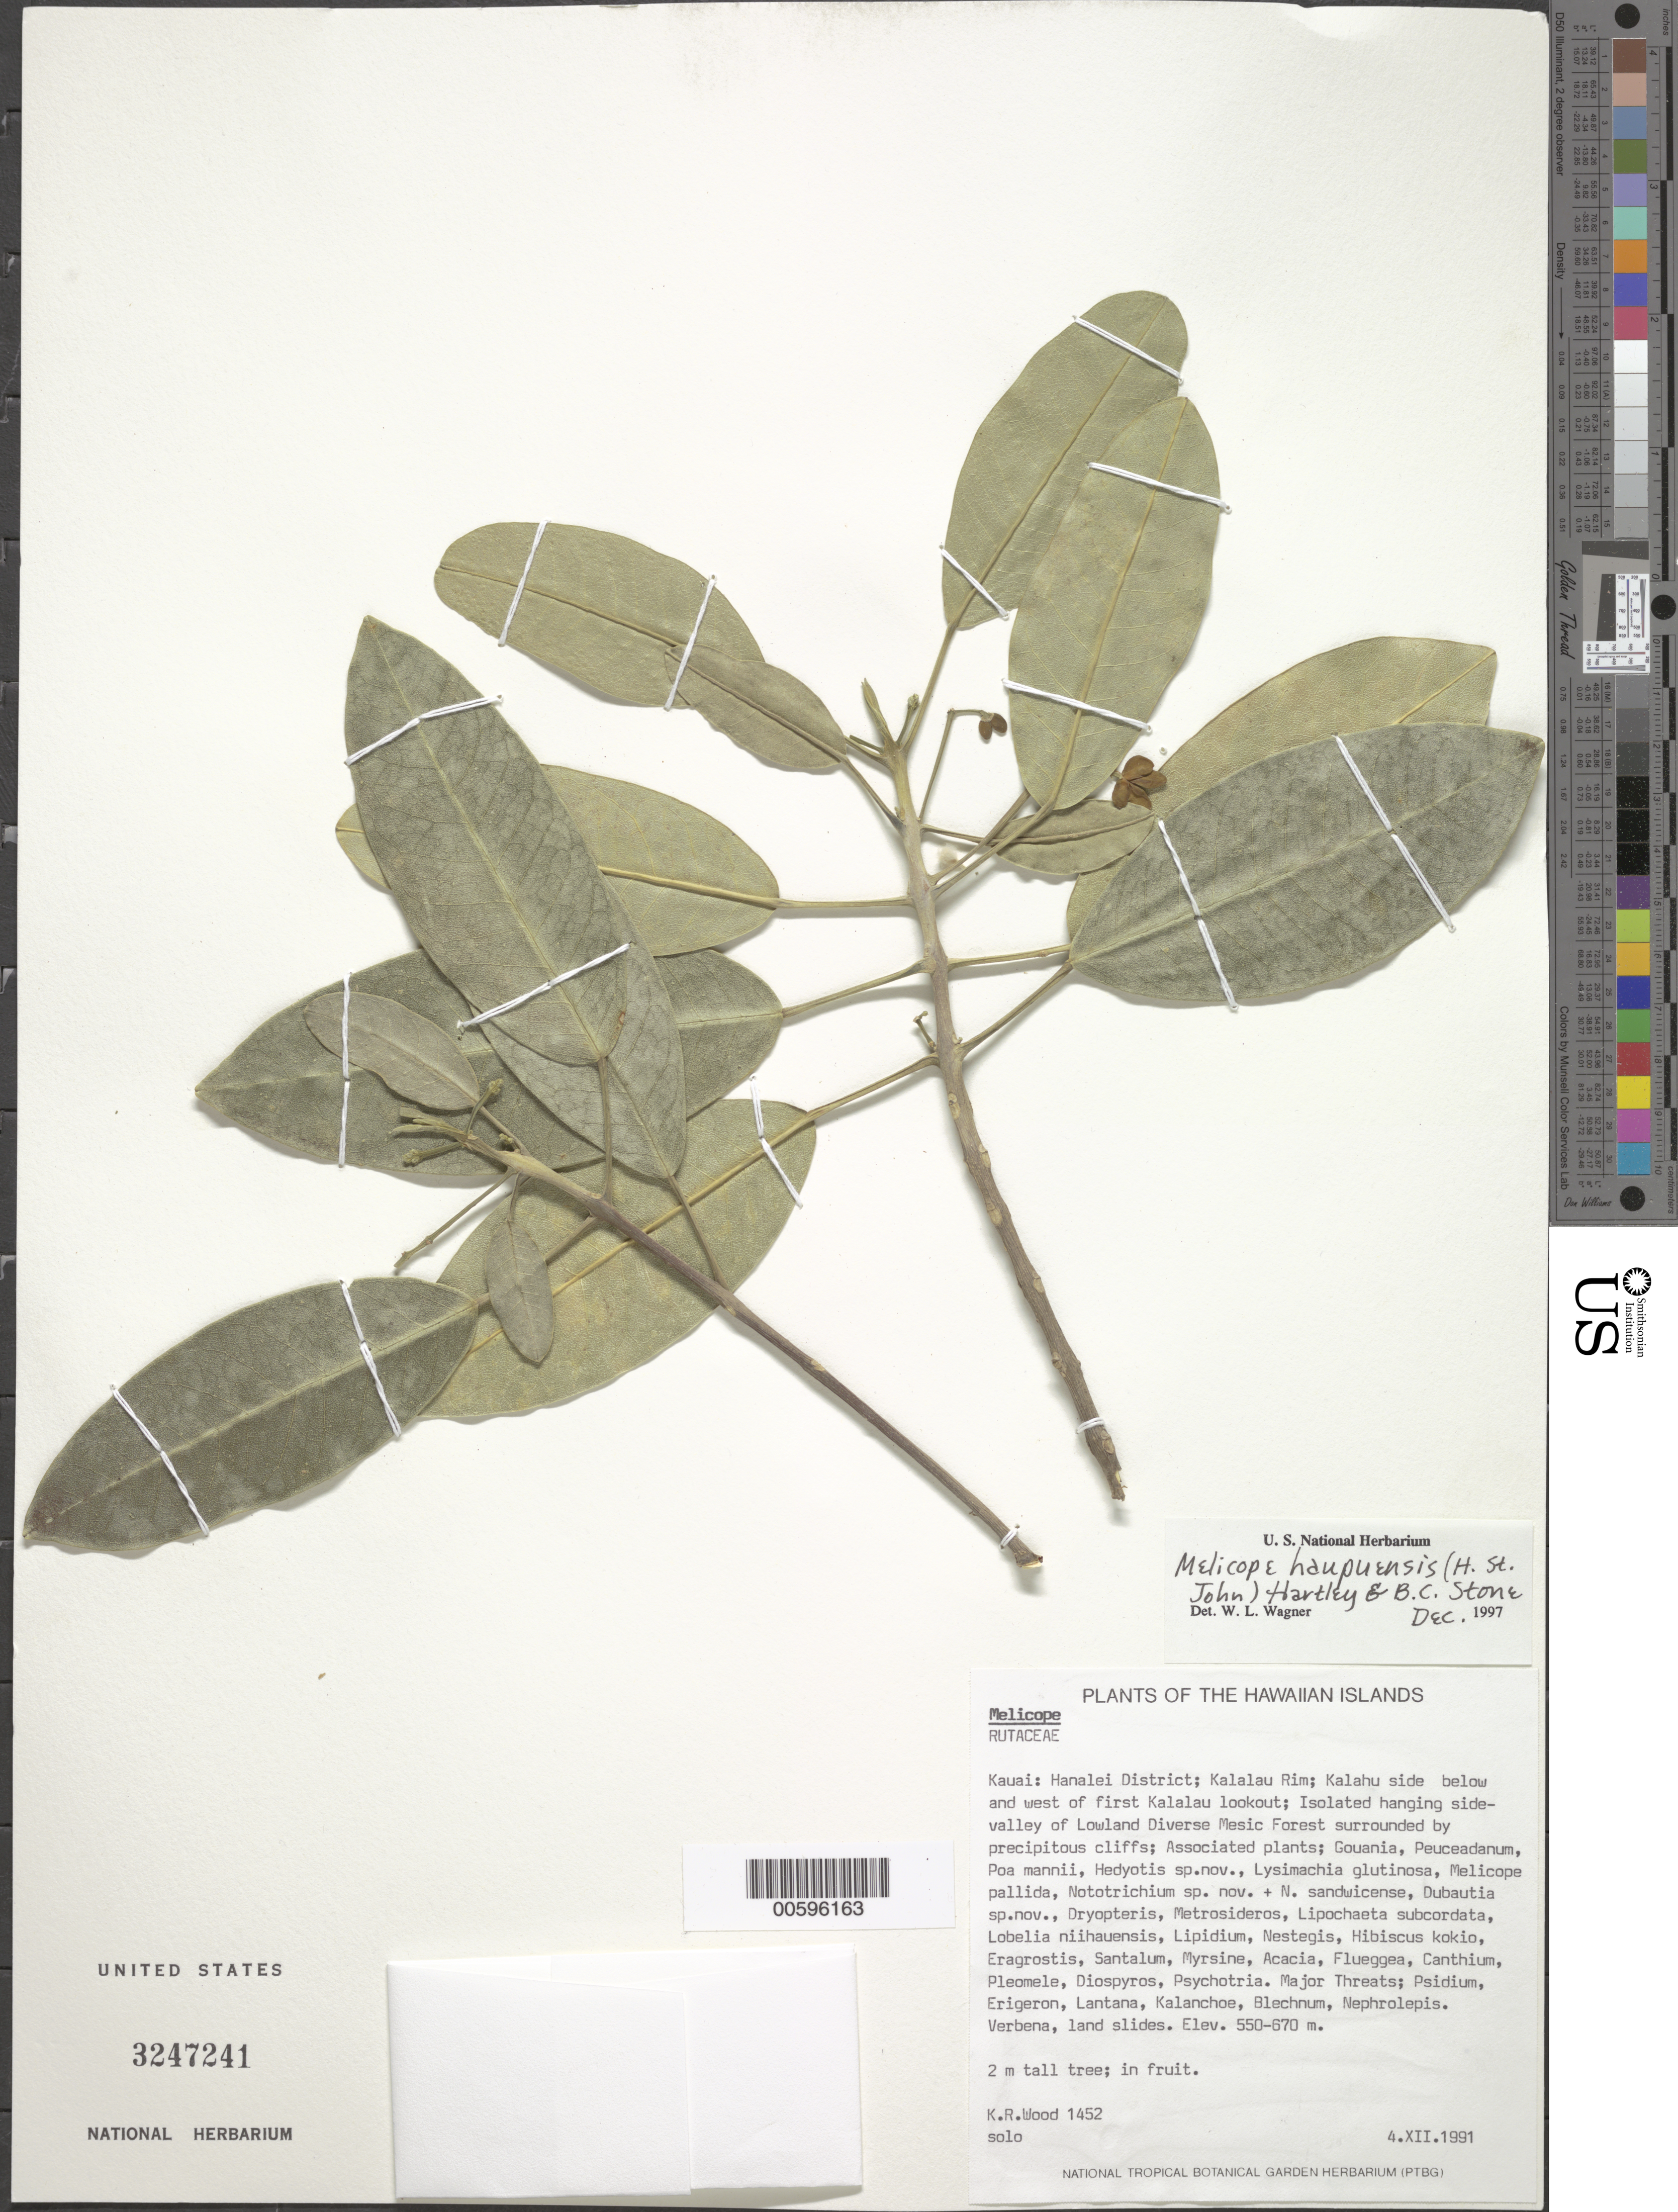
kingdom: Plantae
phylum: Tracheophyta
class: Magnoliopsida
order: Sapindales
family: Rutaceae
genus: Melicope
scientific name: Melicope haupuensis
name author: (H. St. John) T.G. Hartley & B.C. Stone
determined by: Wagner, W. L., (BOT), Smithsonian Institution - National Museum of Natural History (UNITED STATES)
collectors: K. R. Wood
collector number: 1452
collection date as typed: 4 Dec 1991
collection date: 1991-12-04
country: United States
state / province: Hawaii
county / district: Kauai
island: Kaua'i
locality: Hanalei Dist; Kalalau Rim; Kalahu side below and W of first Kalalau lookout.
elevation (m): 550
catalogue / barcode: US 3247241